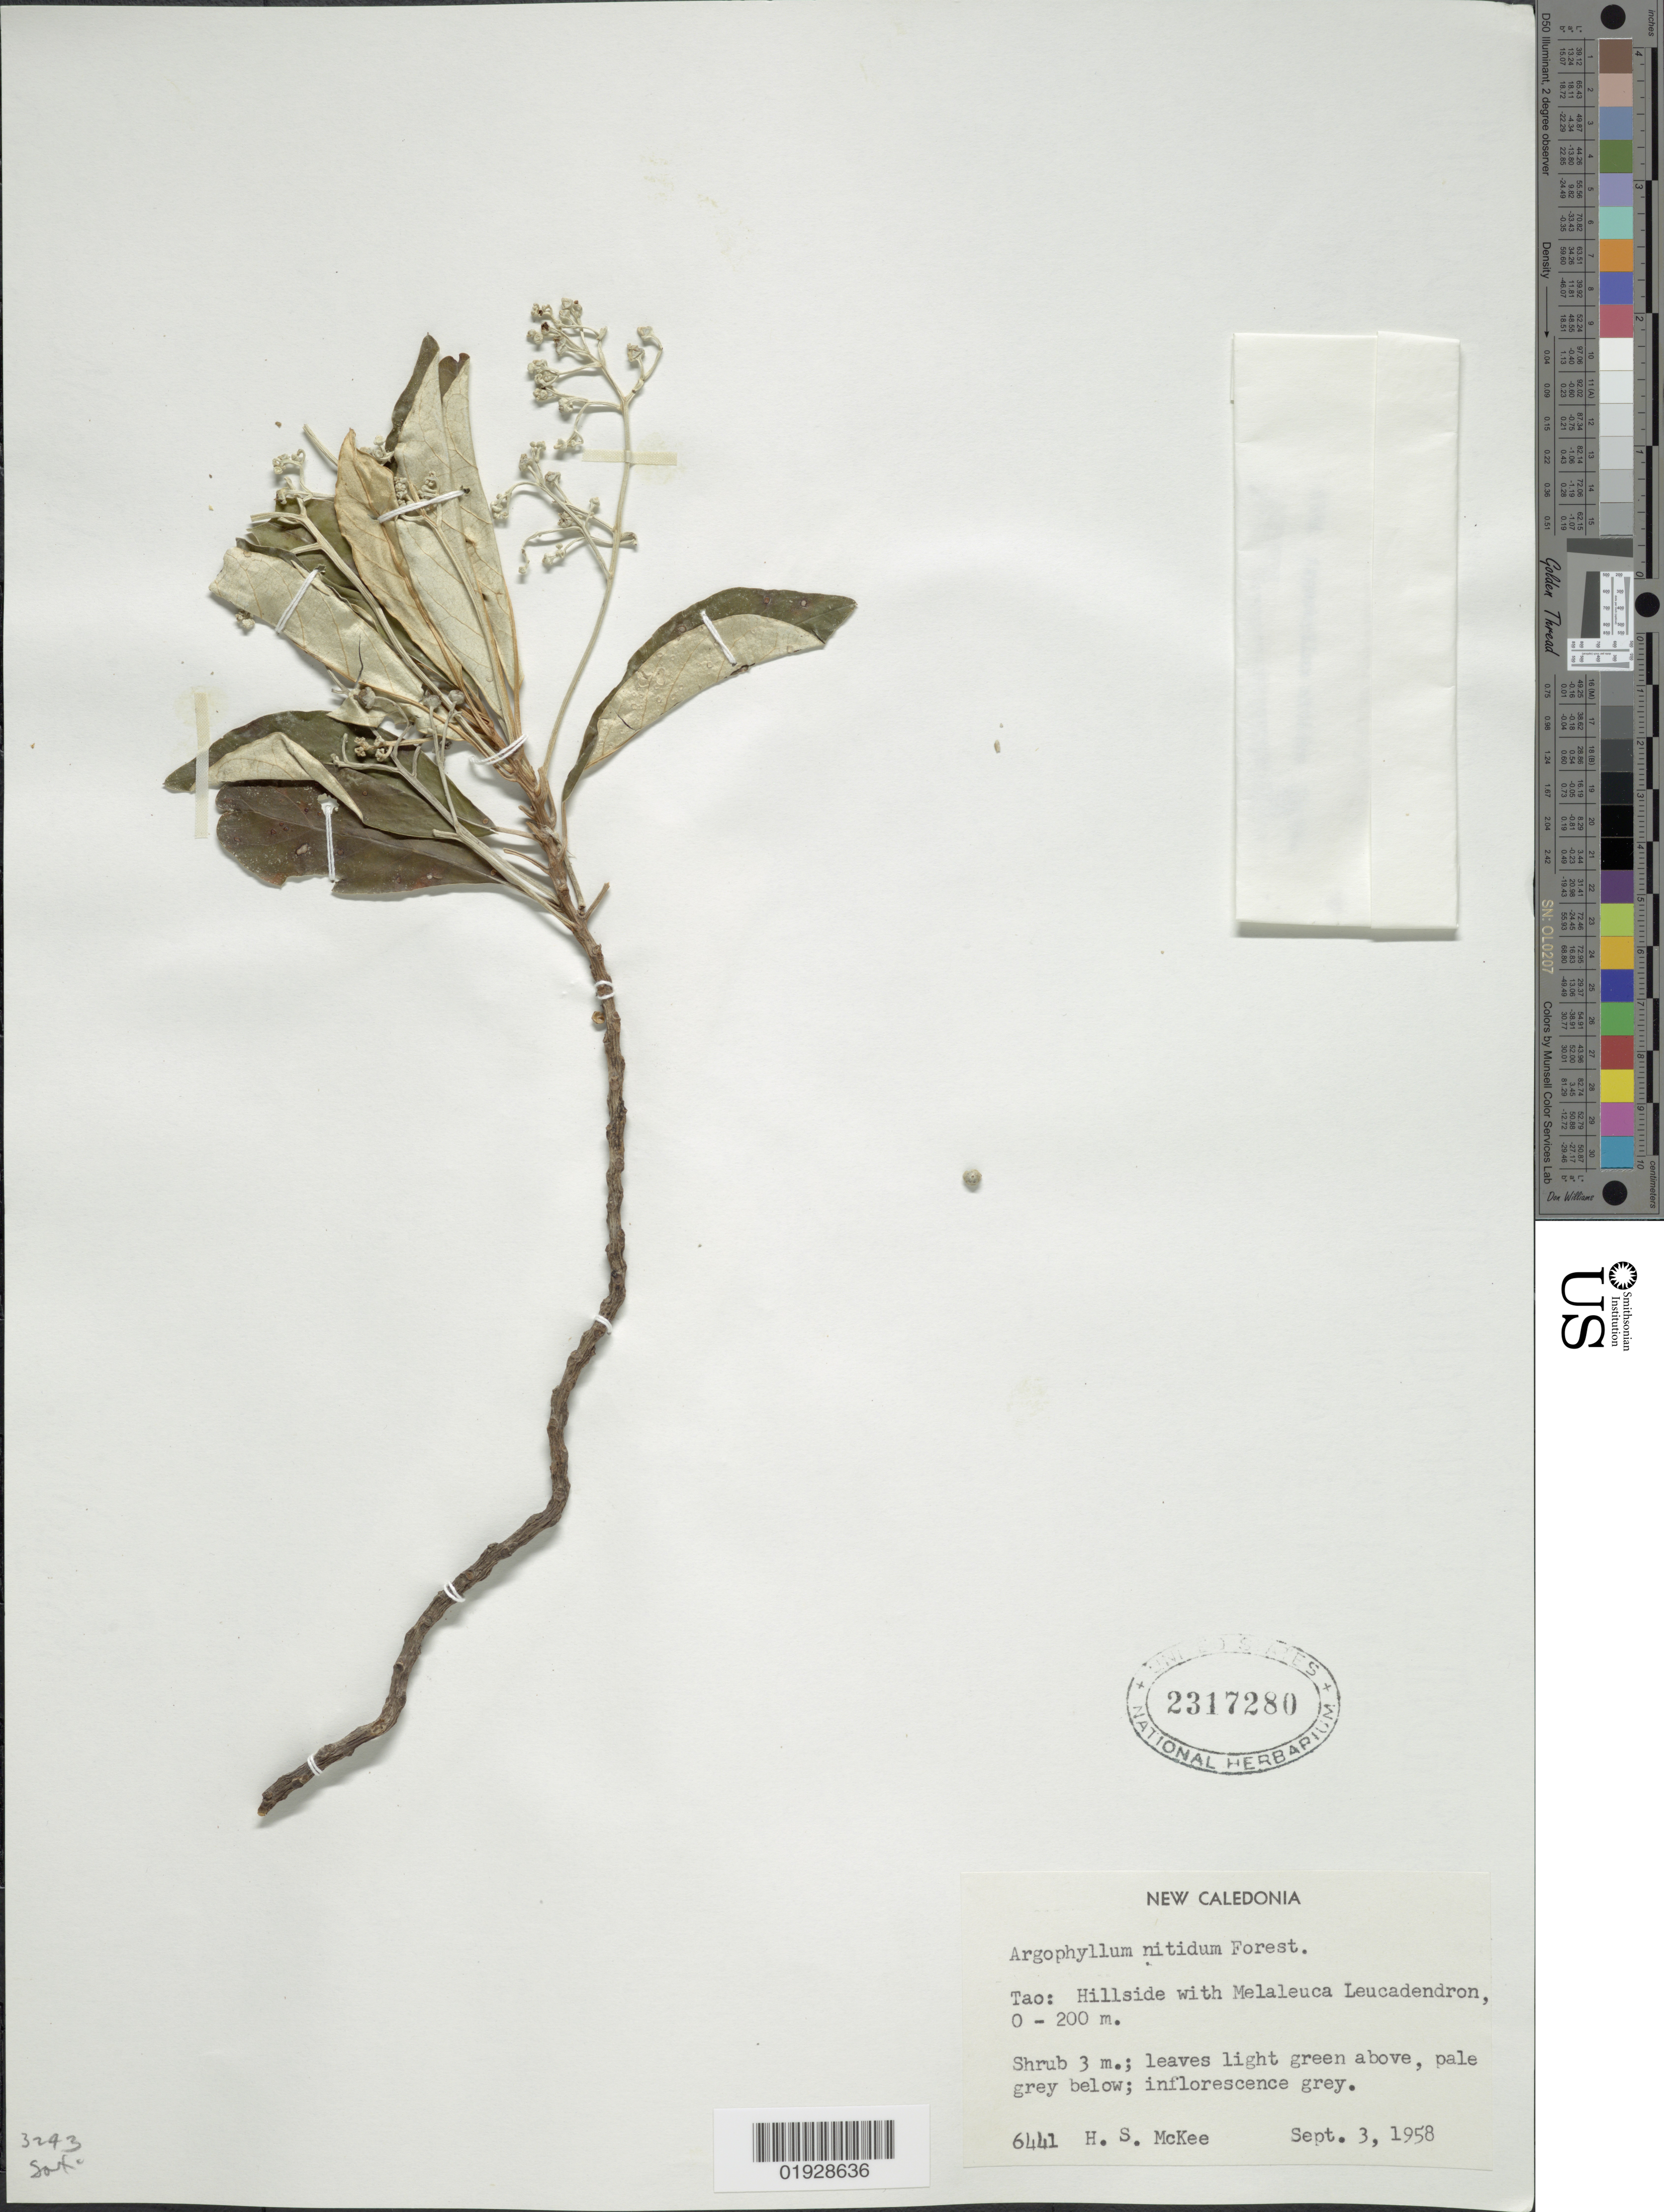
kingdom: Plantae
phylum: Tracheophyta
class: Magnoliopsida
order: Asterales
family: Argophyllaceae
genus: Argophyllum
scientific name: Argophyllum nitidum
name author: J.R. Forst. & G. Forst.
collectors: H. S. McKee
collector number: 6441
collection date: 1958-09-03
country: New Caledonia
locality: Tao.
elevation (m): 0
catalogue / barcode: US 2317280